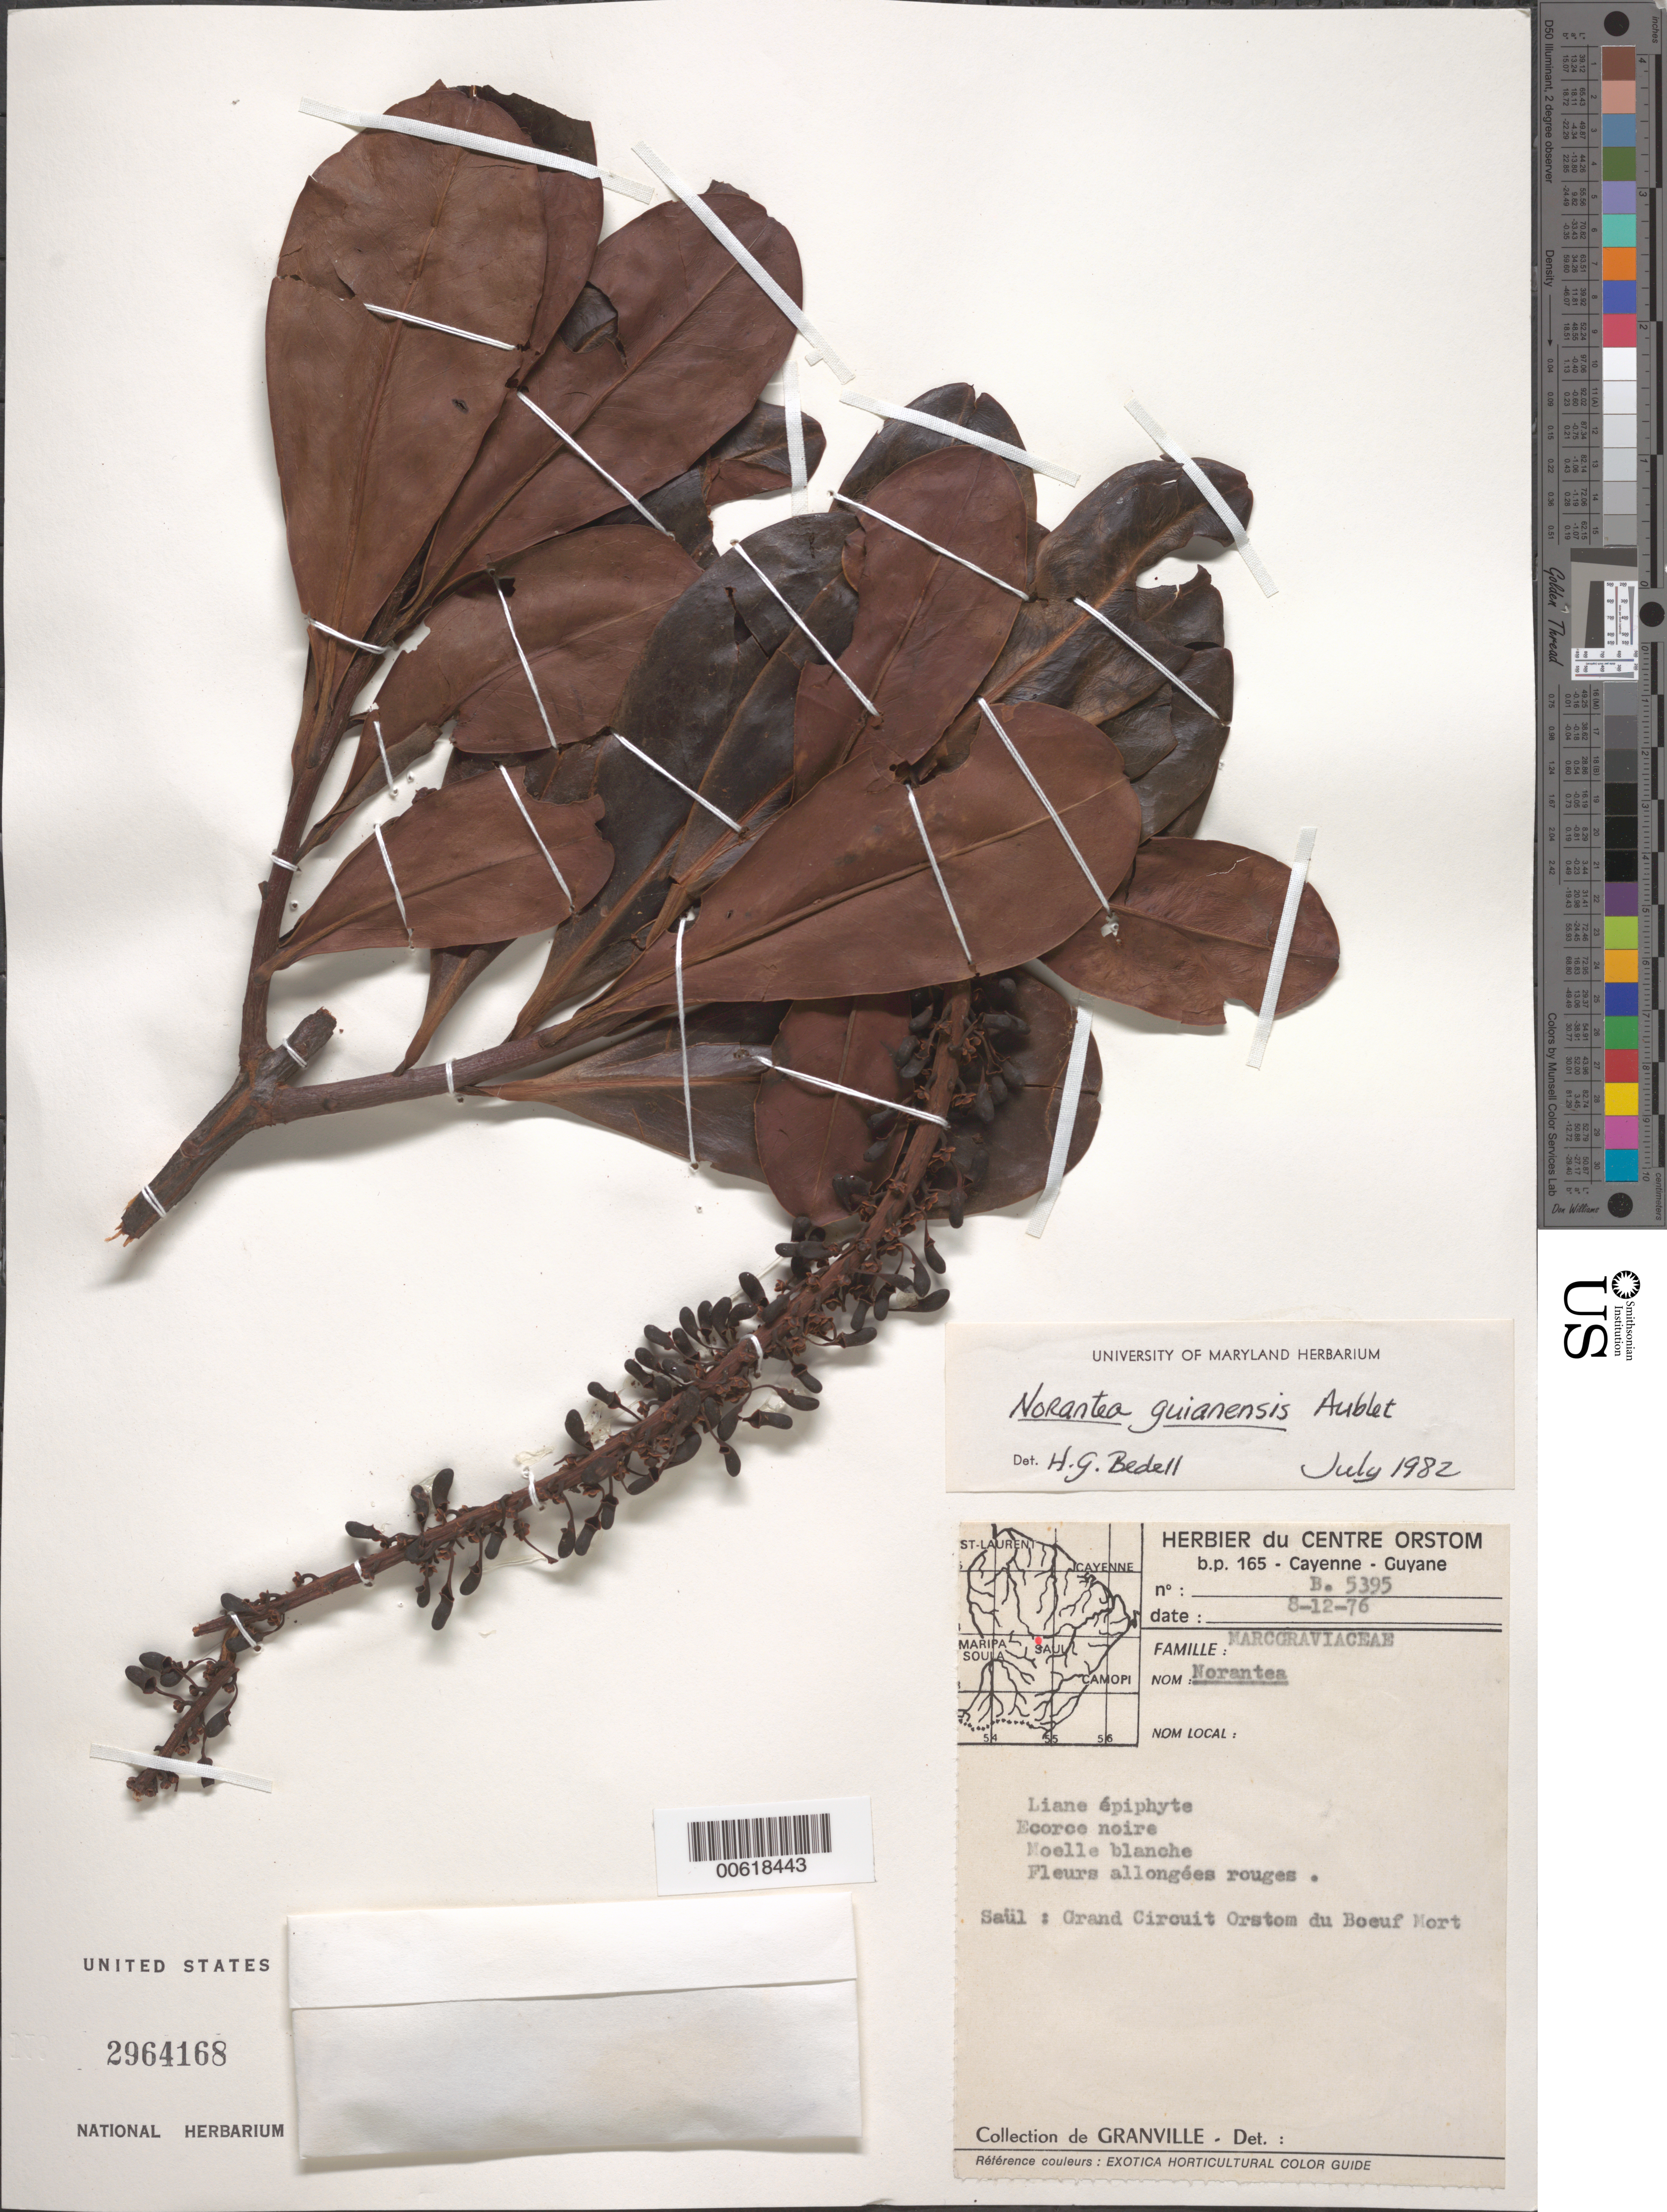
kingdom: Plantae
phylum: Tracheophyta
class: Magnoliopsida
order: Ericales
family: Marcgraviaceae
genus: Norantea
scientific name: Norantea guianensis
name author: Aubl.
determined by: Bedell, H. G.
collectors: J.-J. de Granville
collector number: B 5395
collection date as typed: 8-Dec-76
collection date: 1976-12-08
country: French Guiana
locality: Saül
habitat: Grand Circuit Orstom du Boeuf Nort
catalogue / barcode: US 2964168